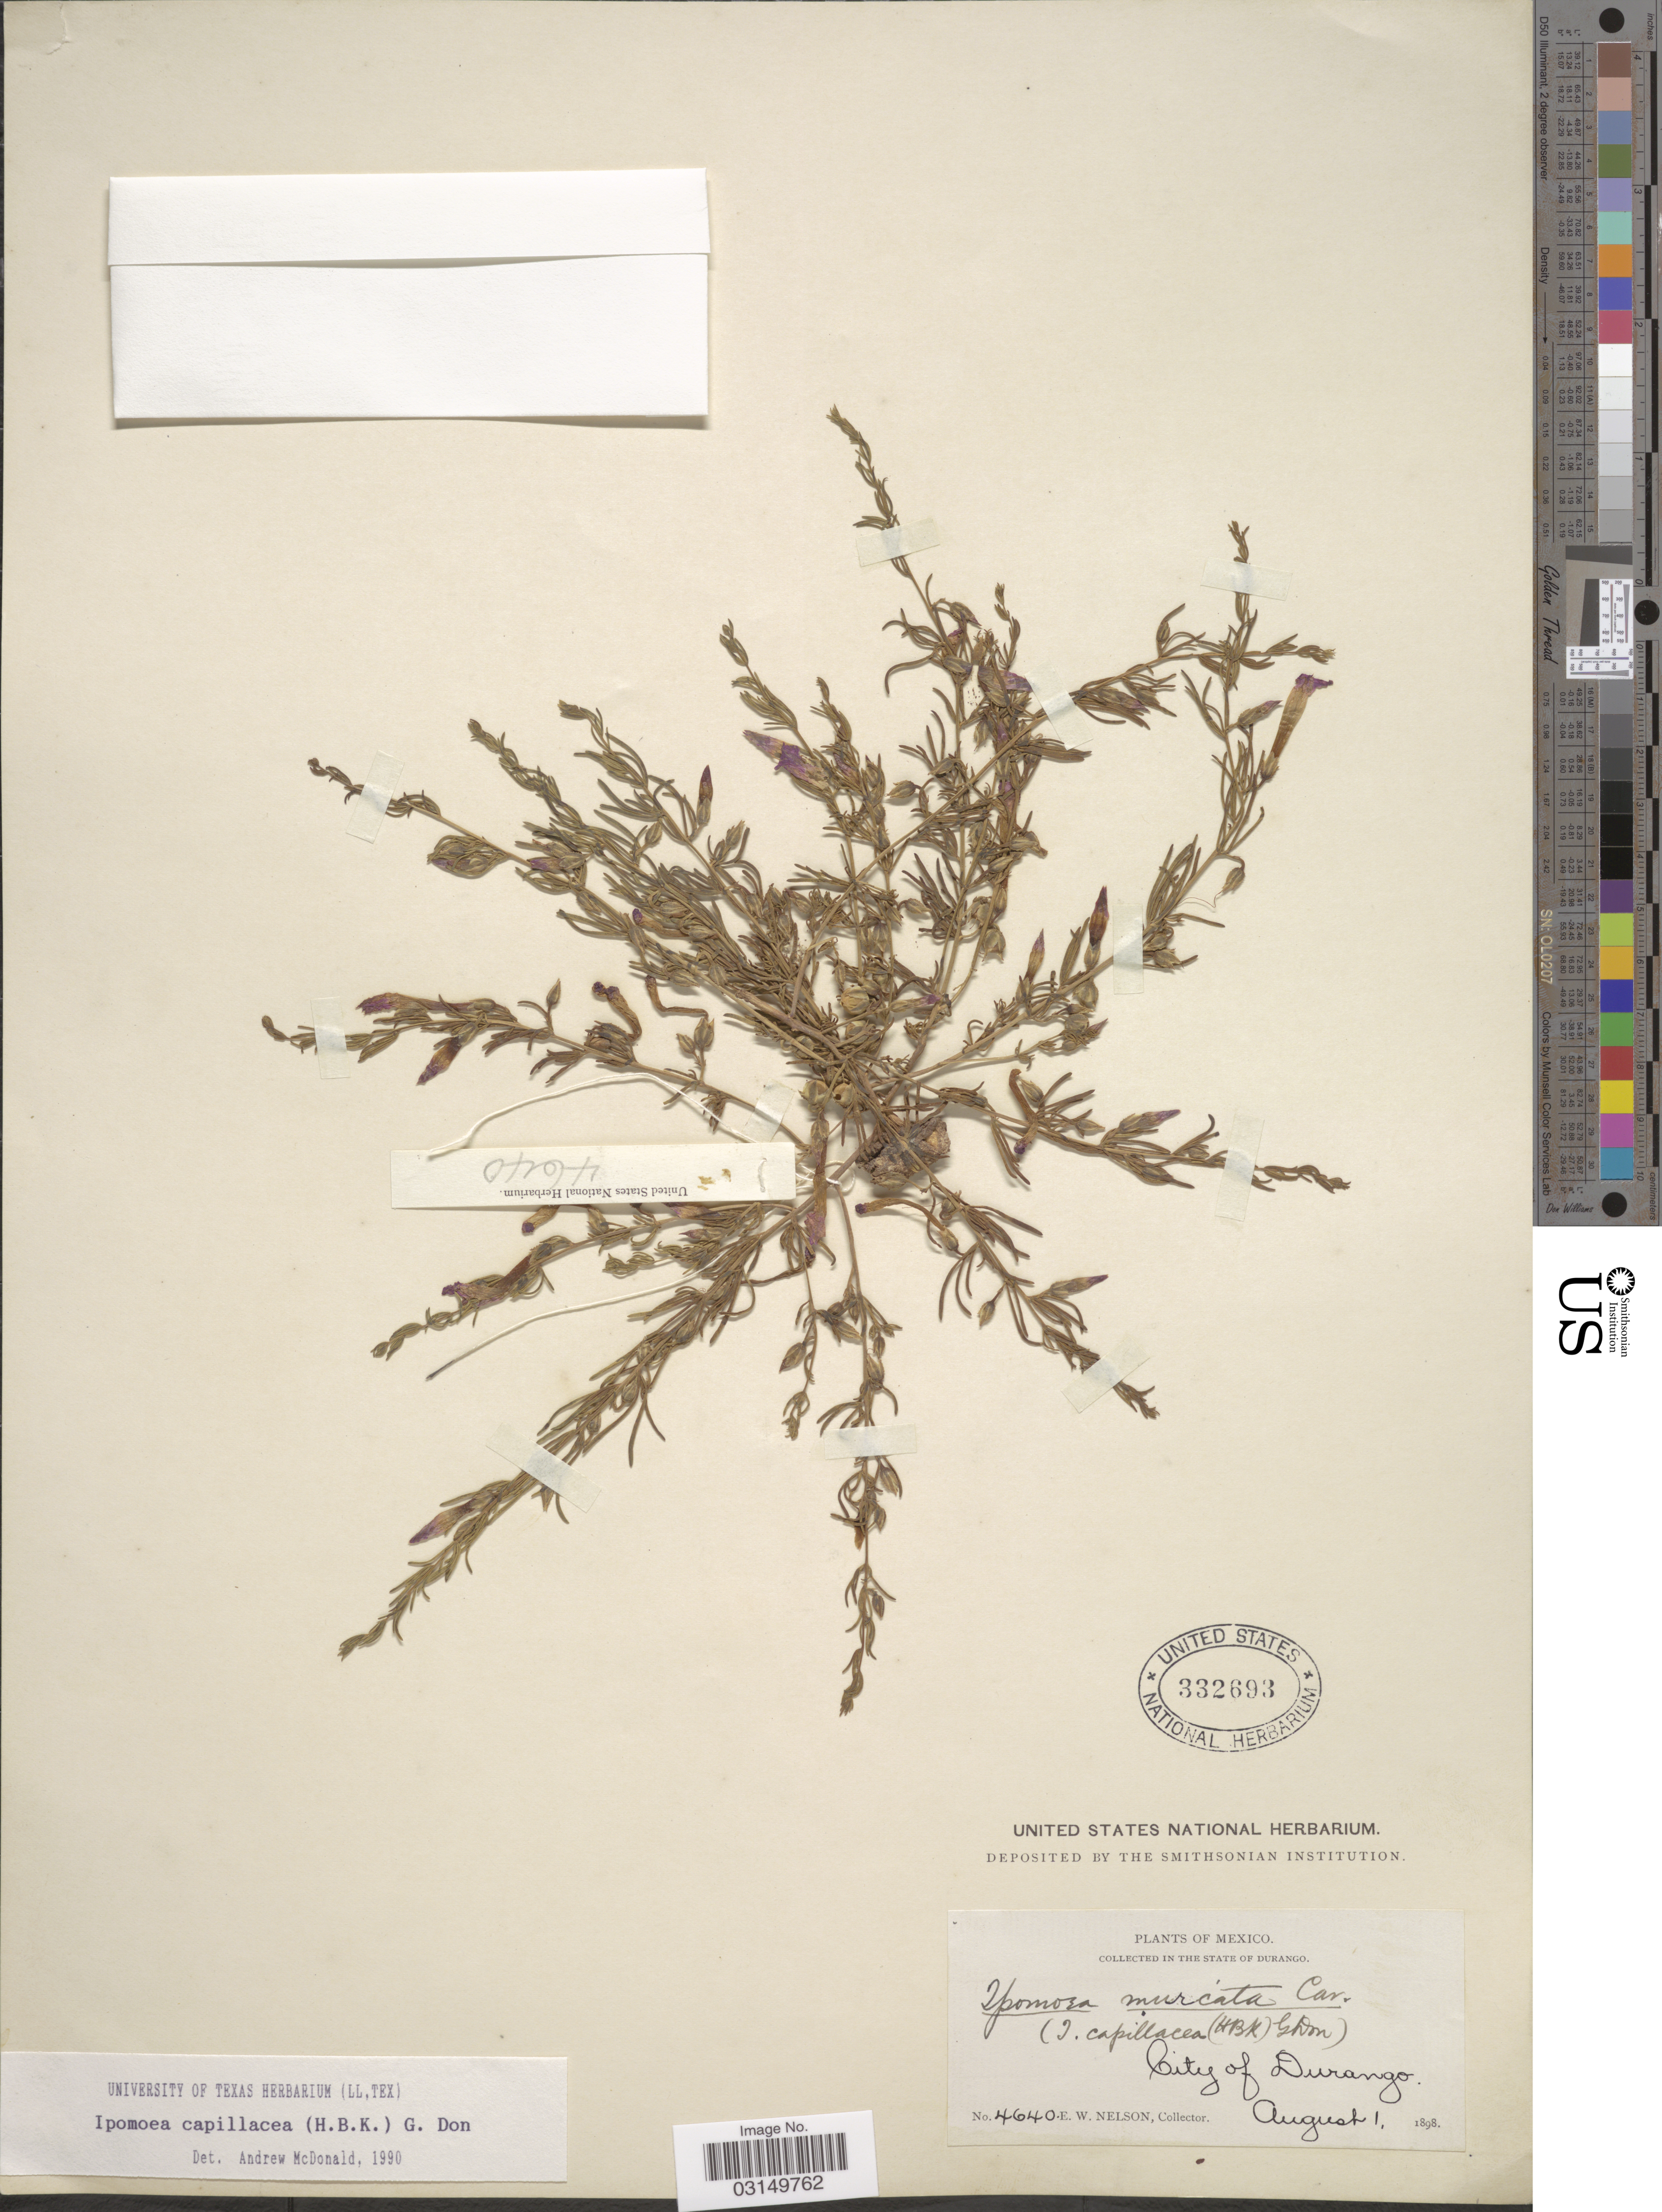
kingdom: Plantae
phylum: Tracheophyta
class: Magnoliopsida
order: Solanales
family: Convolvulaceae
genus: Ipomoea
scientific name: Ipomoea capillacea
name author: (Kunth) G. Don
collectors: E. W. Nelson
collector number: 4640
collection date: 1898-08-01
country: Mexico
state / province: Durango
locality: In The State of Durango, City of Durango.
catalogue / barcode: US 332693